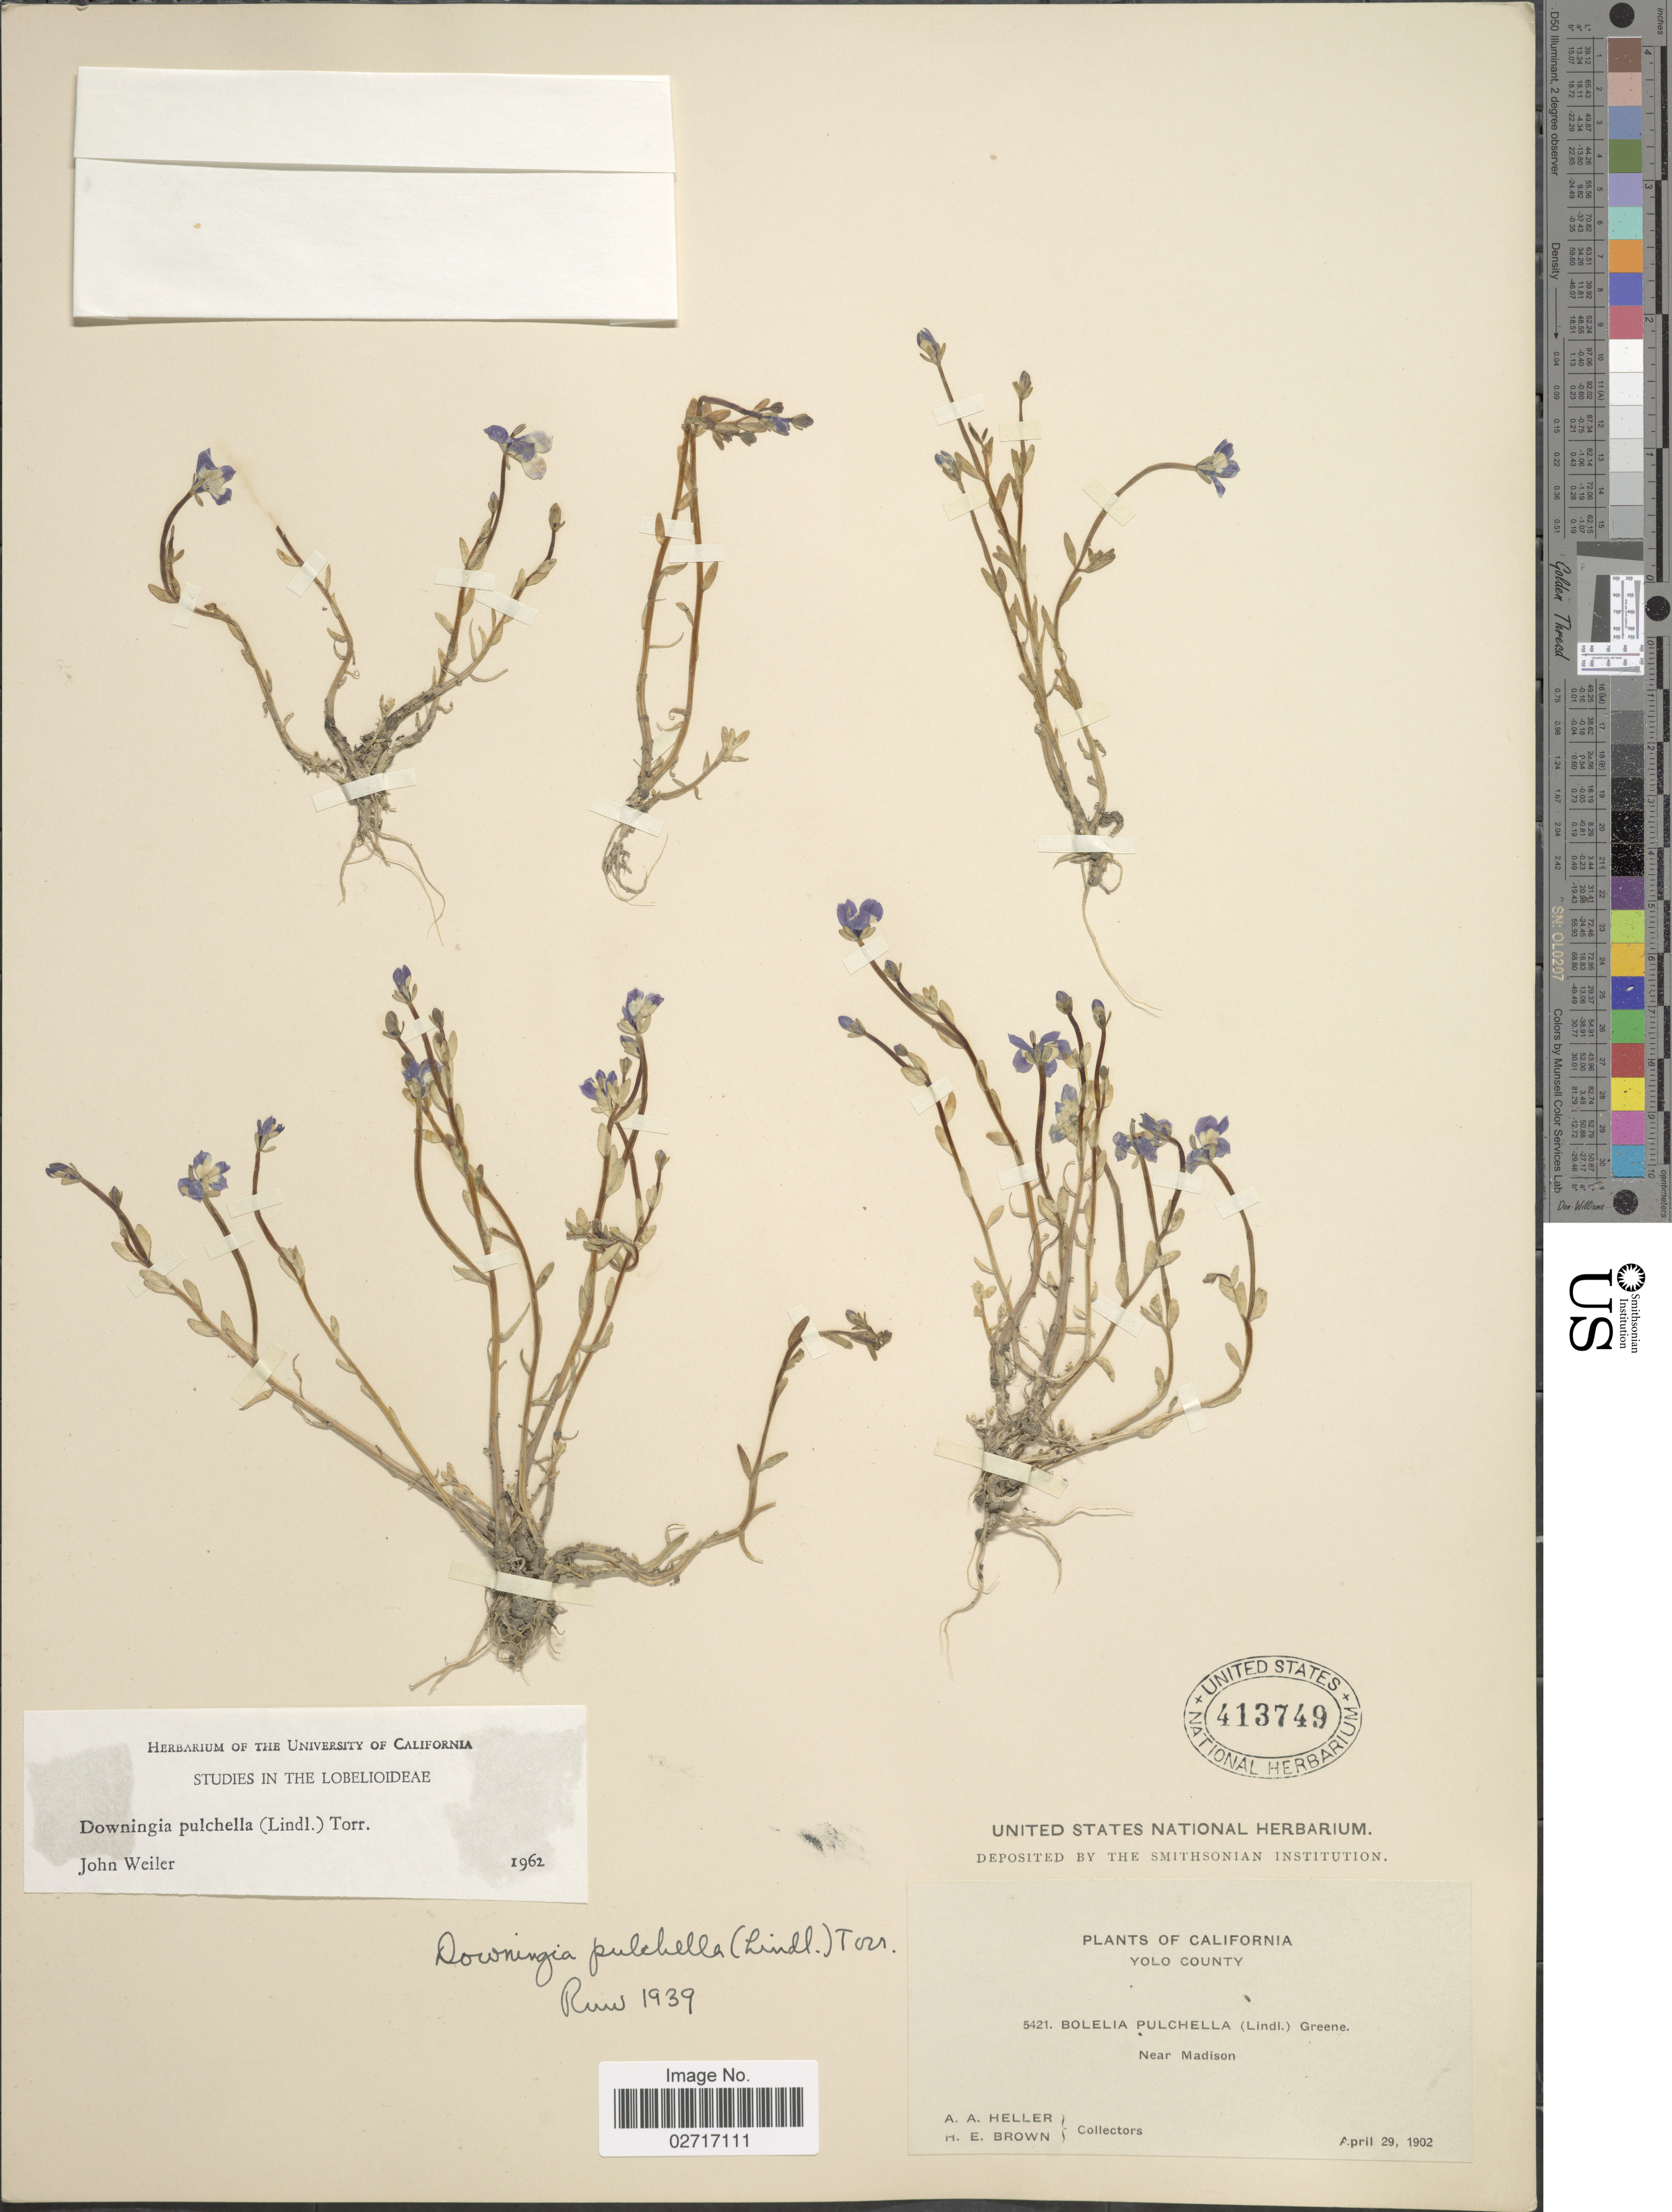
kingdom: Plantae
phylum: Tracheophyta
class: Magnoliopsida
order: Asterales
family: Campanulaceae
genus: Downingia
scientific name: Downingia pulchella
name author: (Lindl.) Torr.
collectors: A. A. Heller & H. E. Brown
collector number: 5421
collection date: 1902-04-29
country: United States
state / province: California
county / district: Yolo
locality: Yolo County, Near Madison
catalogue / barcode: US 413749